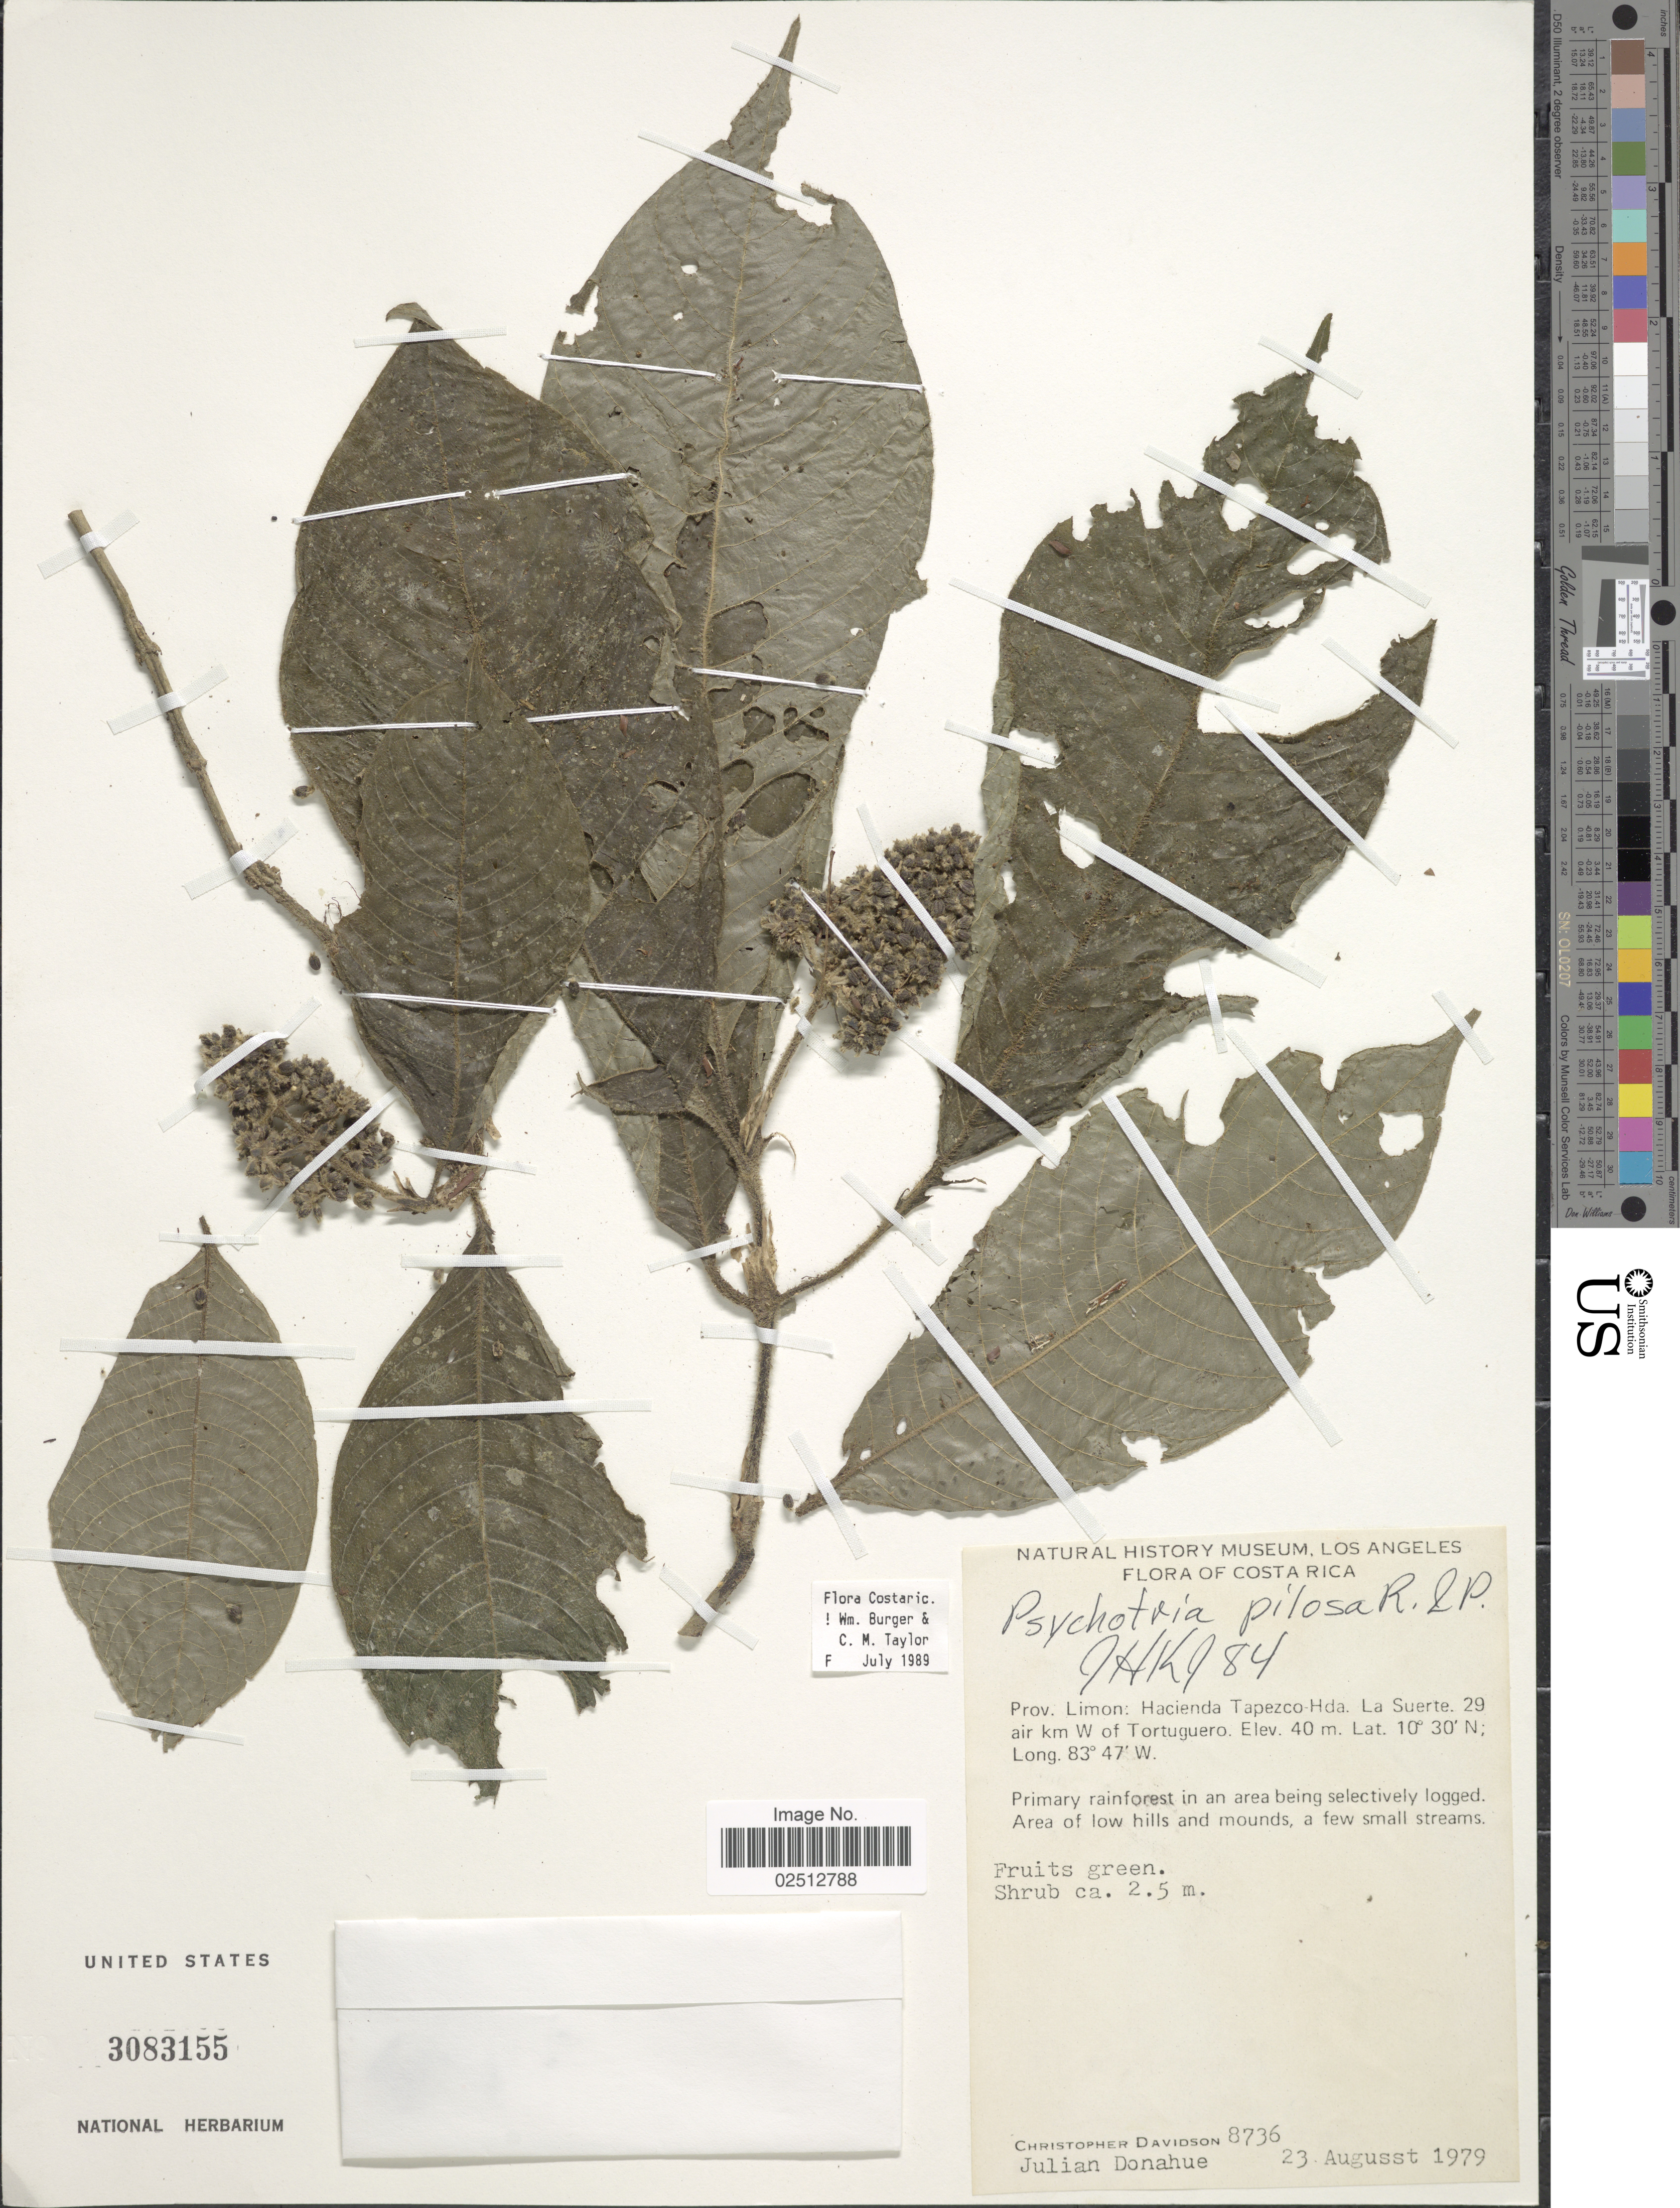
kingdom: Plantae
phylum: Tracheophyta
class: Magnoliopsida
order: Gentianales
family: Rubiaceae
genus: Psychotria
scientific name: Psychotria pilosa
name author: Ruiz & Pav.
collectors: C. Davidson & J. Donahue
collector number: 8736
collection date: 1979-08-23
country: Costa Rica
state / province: Limón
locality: Prov. Limon: Hacienda Tapezco-Hda. La Suerte. 29 air km W of Tortuguero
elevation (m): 40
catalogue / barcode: US 3083155